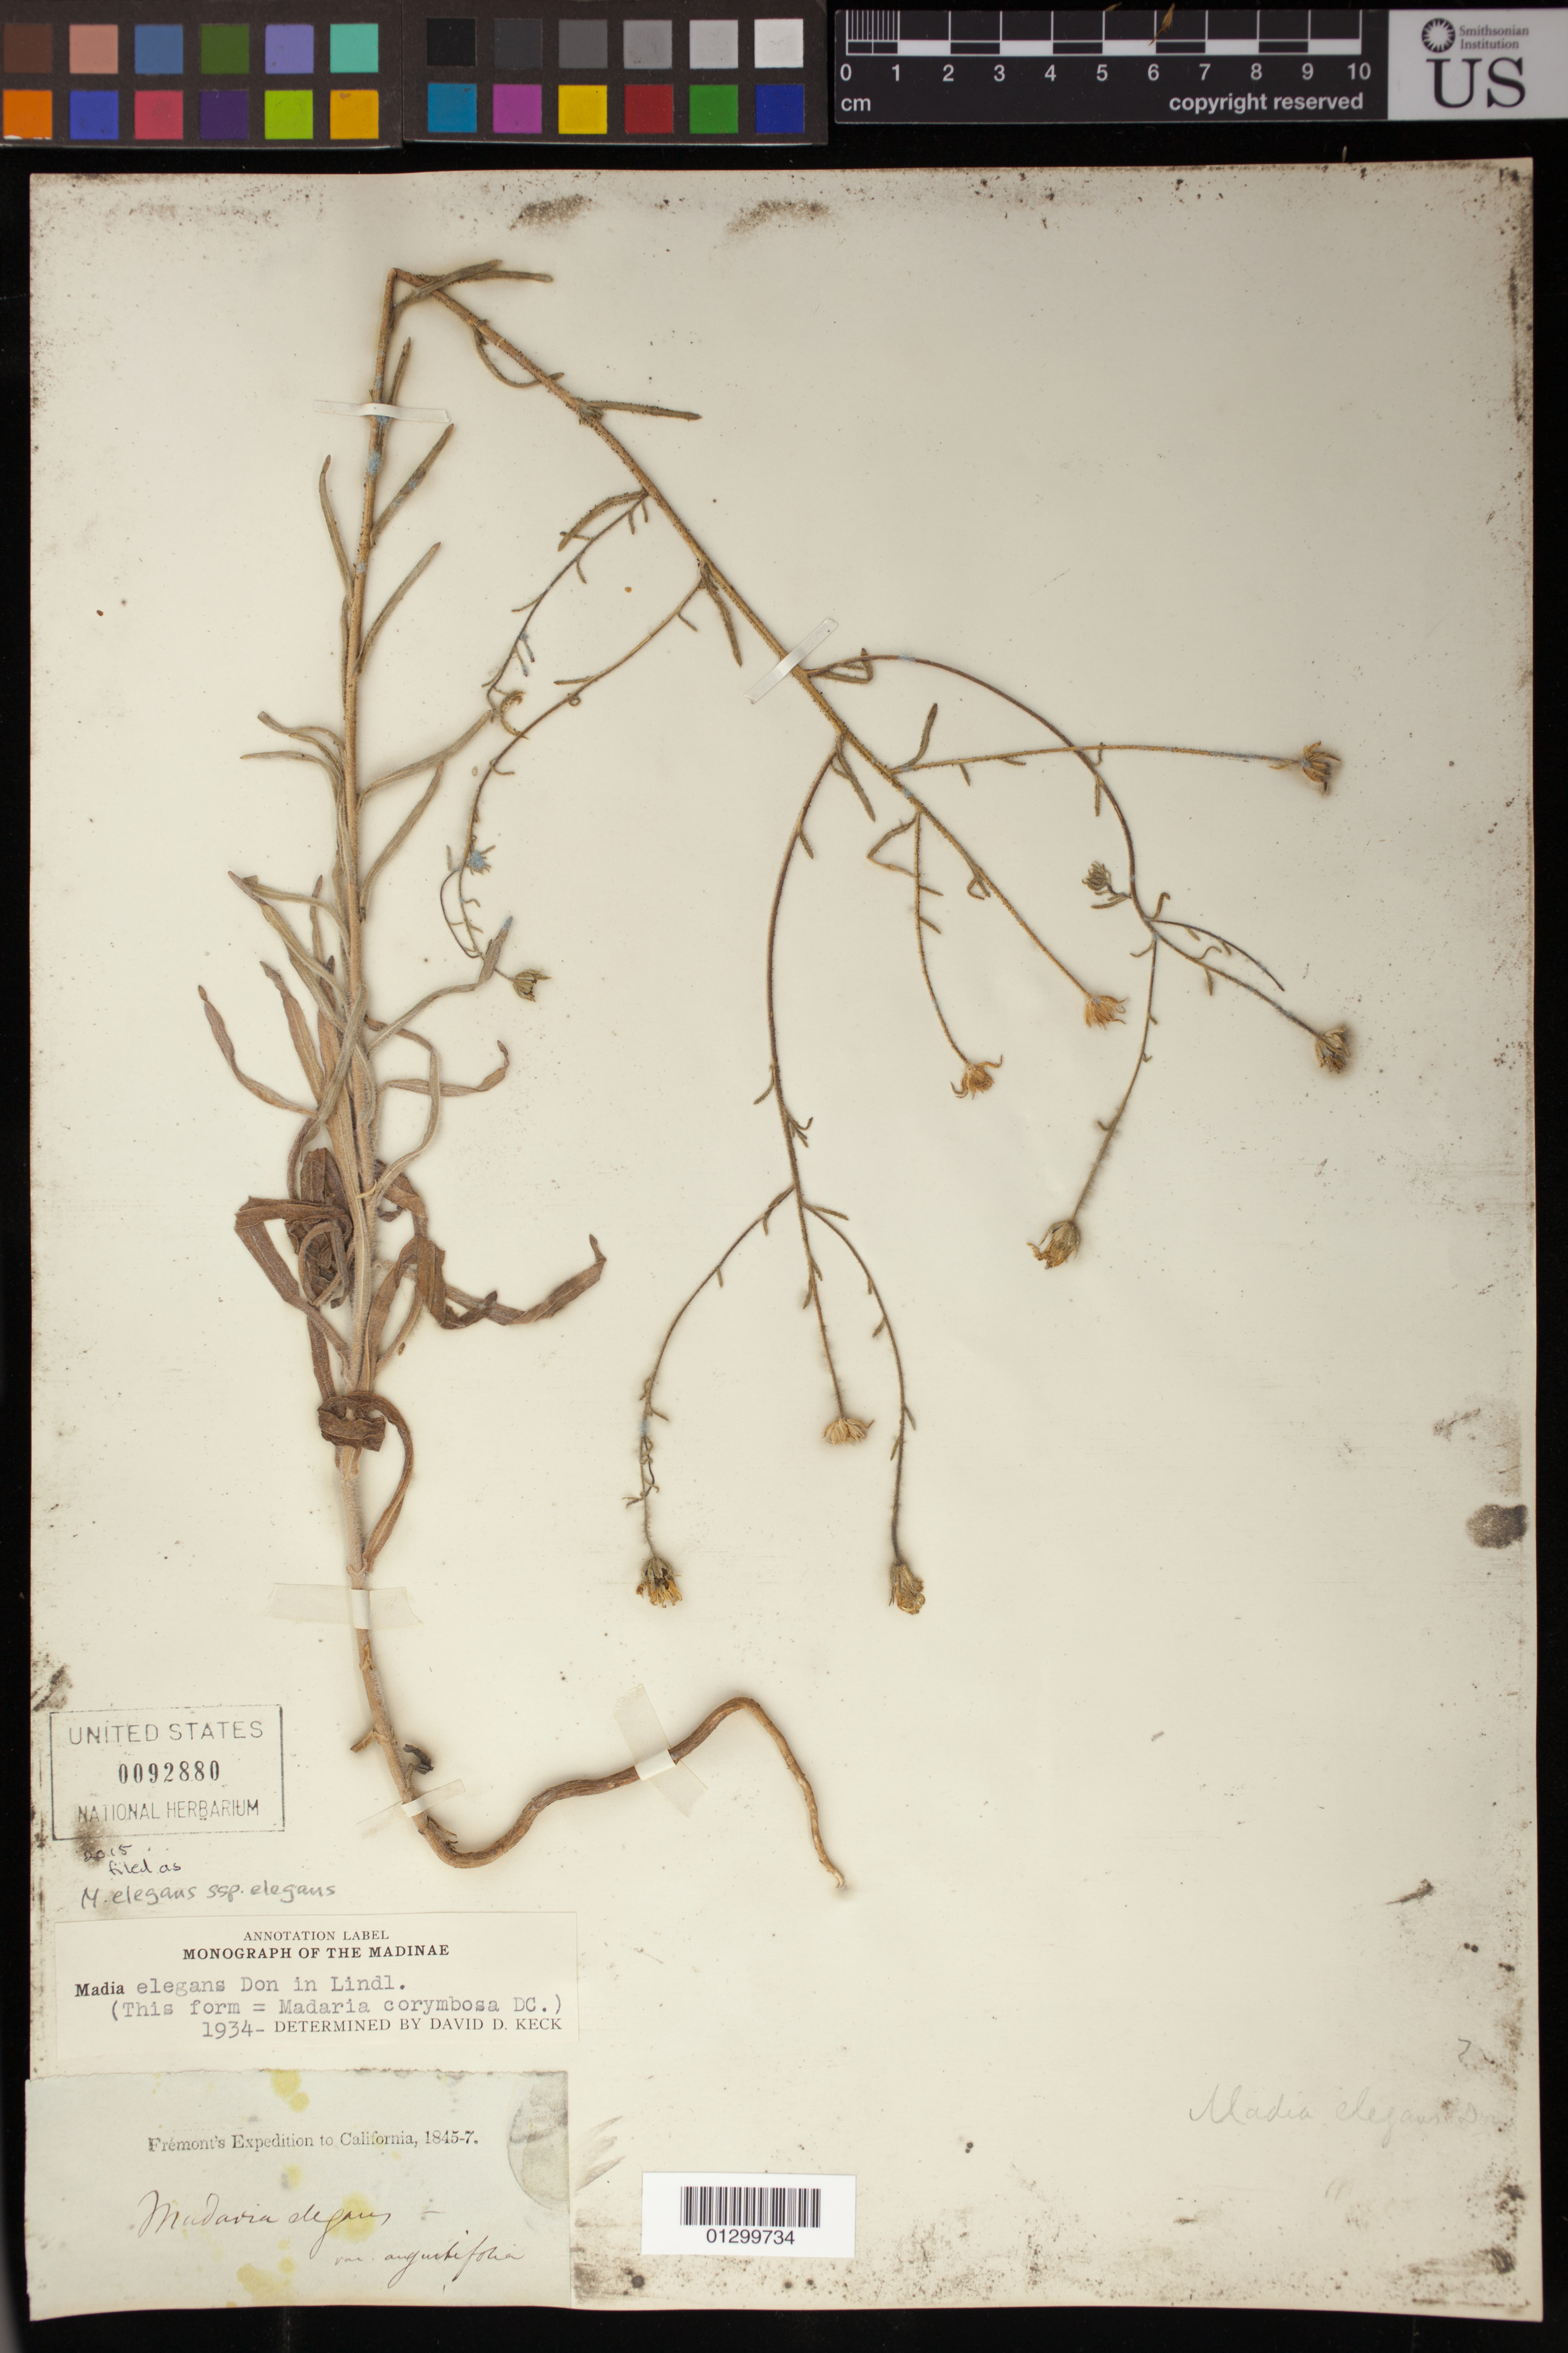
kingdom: Plantae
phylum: Tracheophyta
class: Magnoliopsida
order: Asterales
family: Asteraceae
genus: Madia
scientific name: Madia elegans subsp. elegans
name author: D. Don ex Lindl.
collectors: J. C. Frémont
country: United States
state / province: California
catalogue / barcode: US 92880